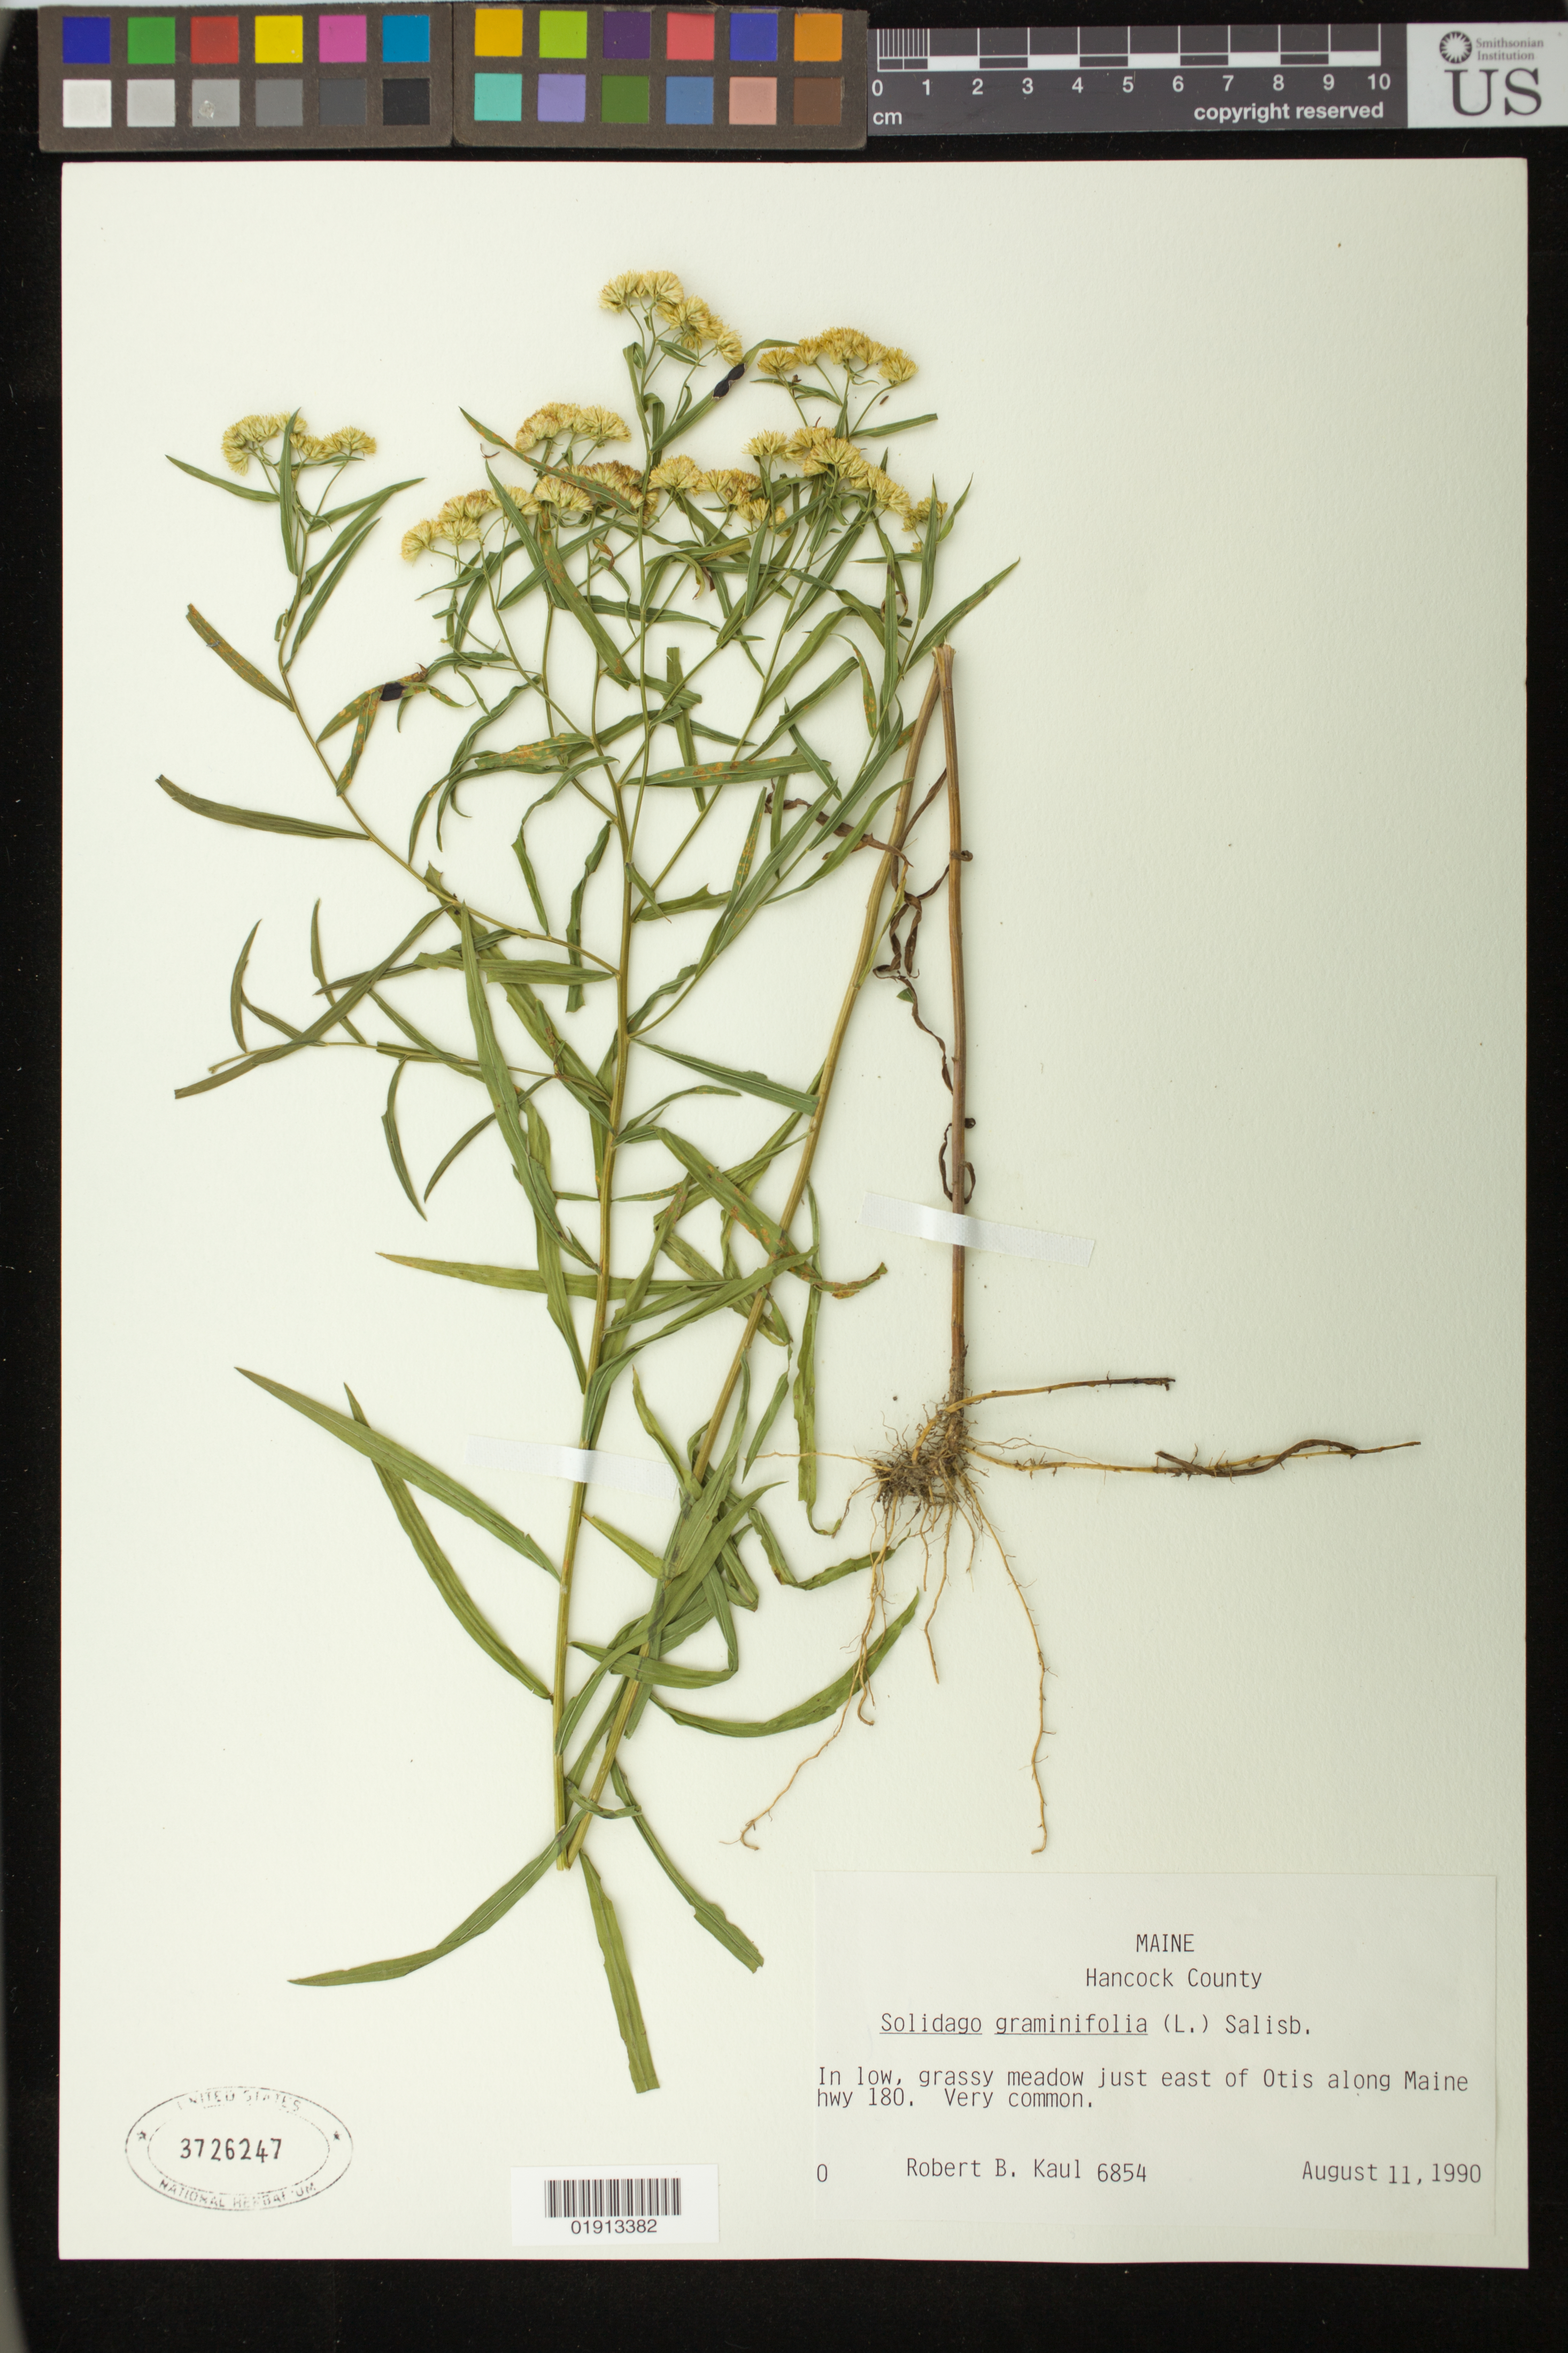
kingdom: Plantae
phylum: Tracheophyta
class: Magnoliopsida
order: Asterales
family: Asteraceae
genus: Euthamia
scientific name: Euthamia graminifolia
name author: (L.) Nutt.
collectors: R. Kaul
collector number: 6854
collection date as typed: August 11, 1990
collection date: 1990-08-11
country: United States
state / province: Maine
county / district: Hancock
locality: In low, grassy meadow just east of Otis along Maine hwy 180.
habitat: In low, grassy meadow.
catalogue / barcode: US 3726247